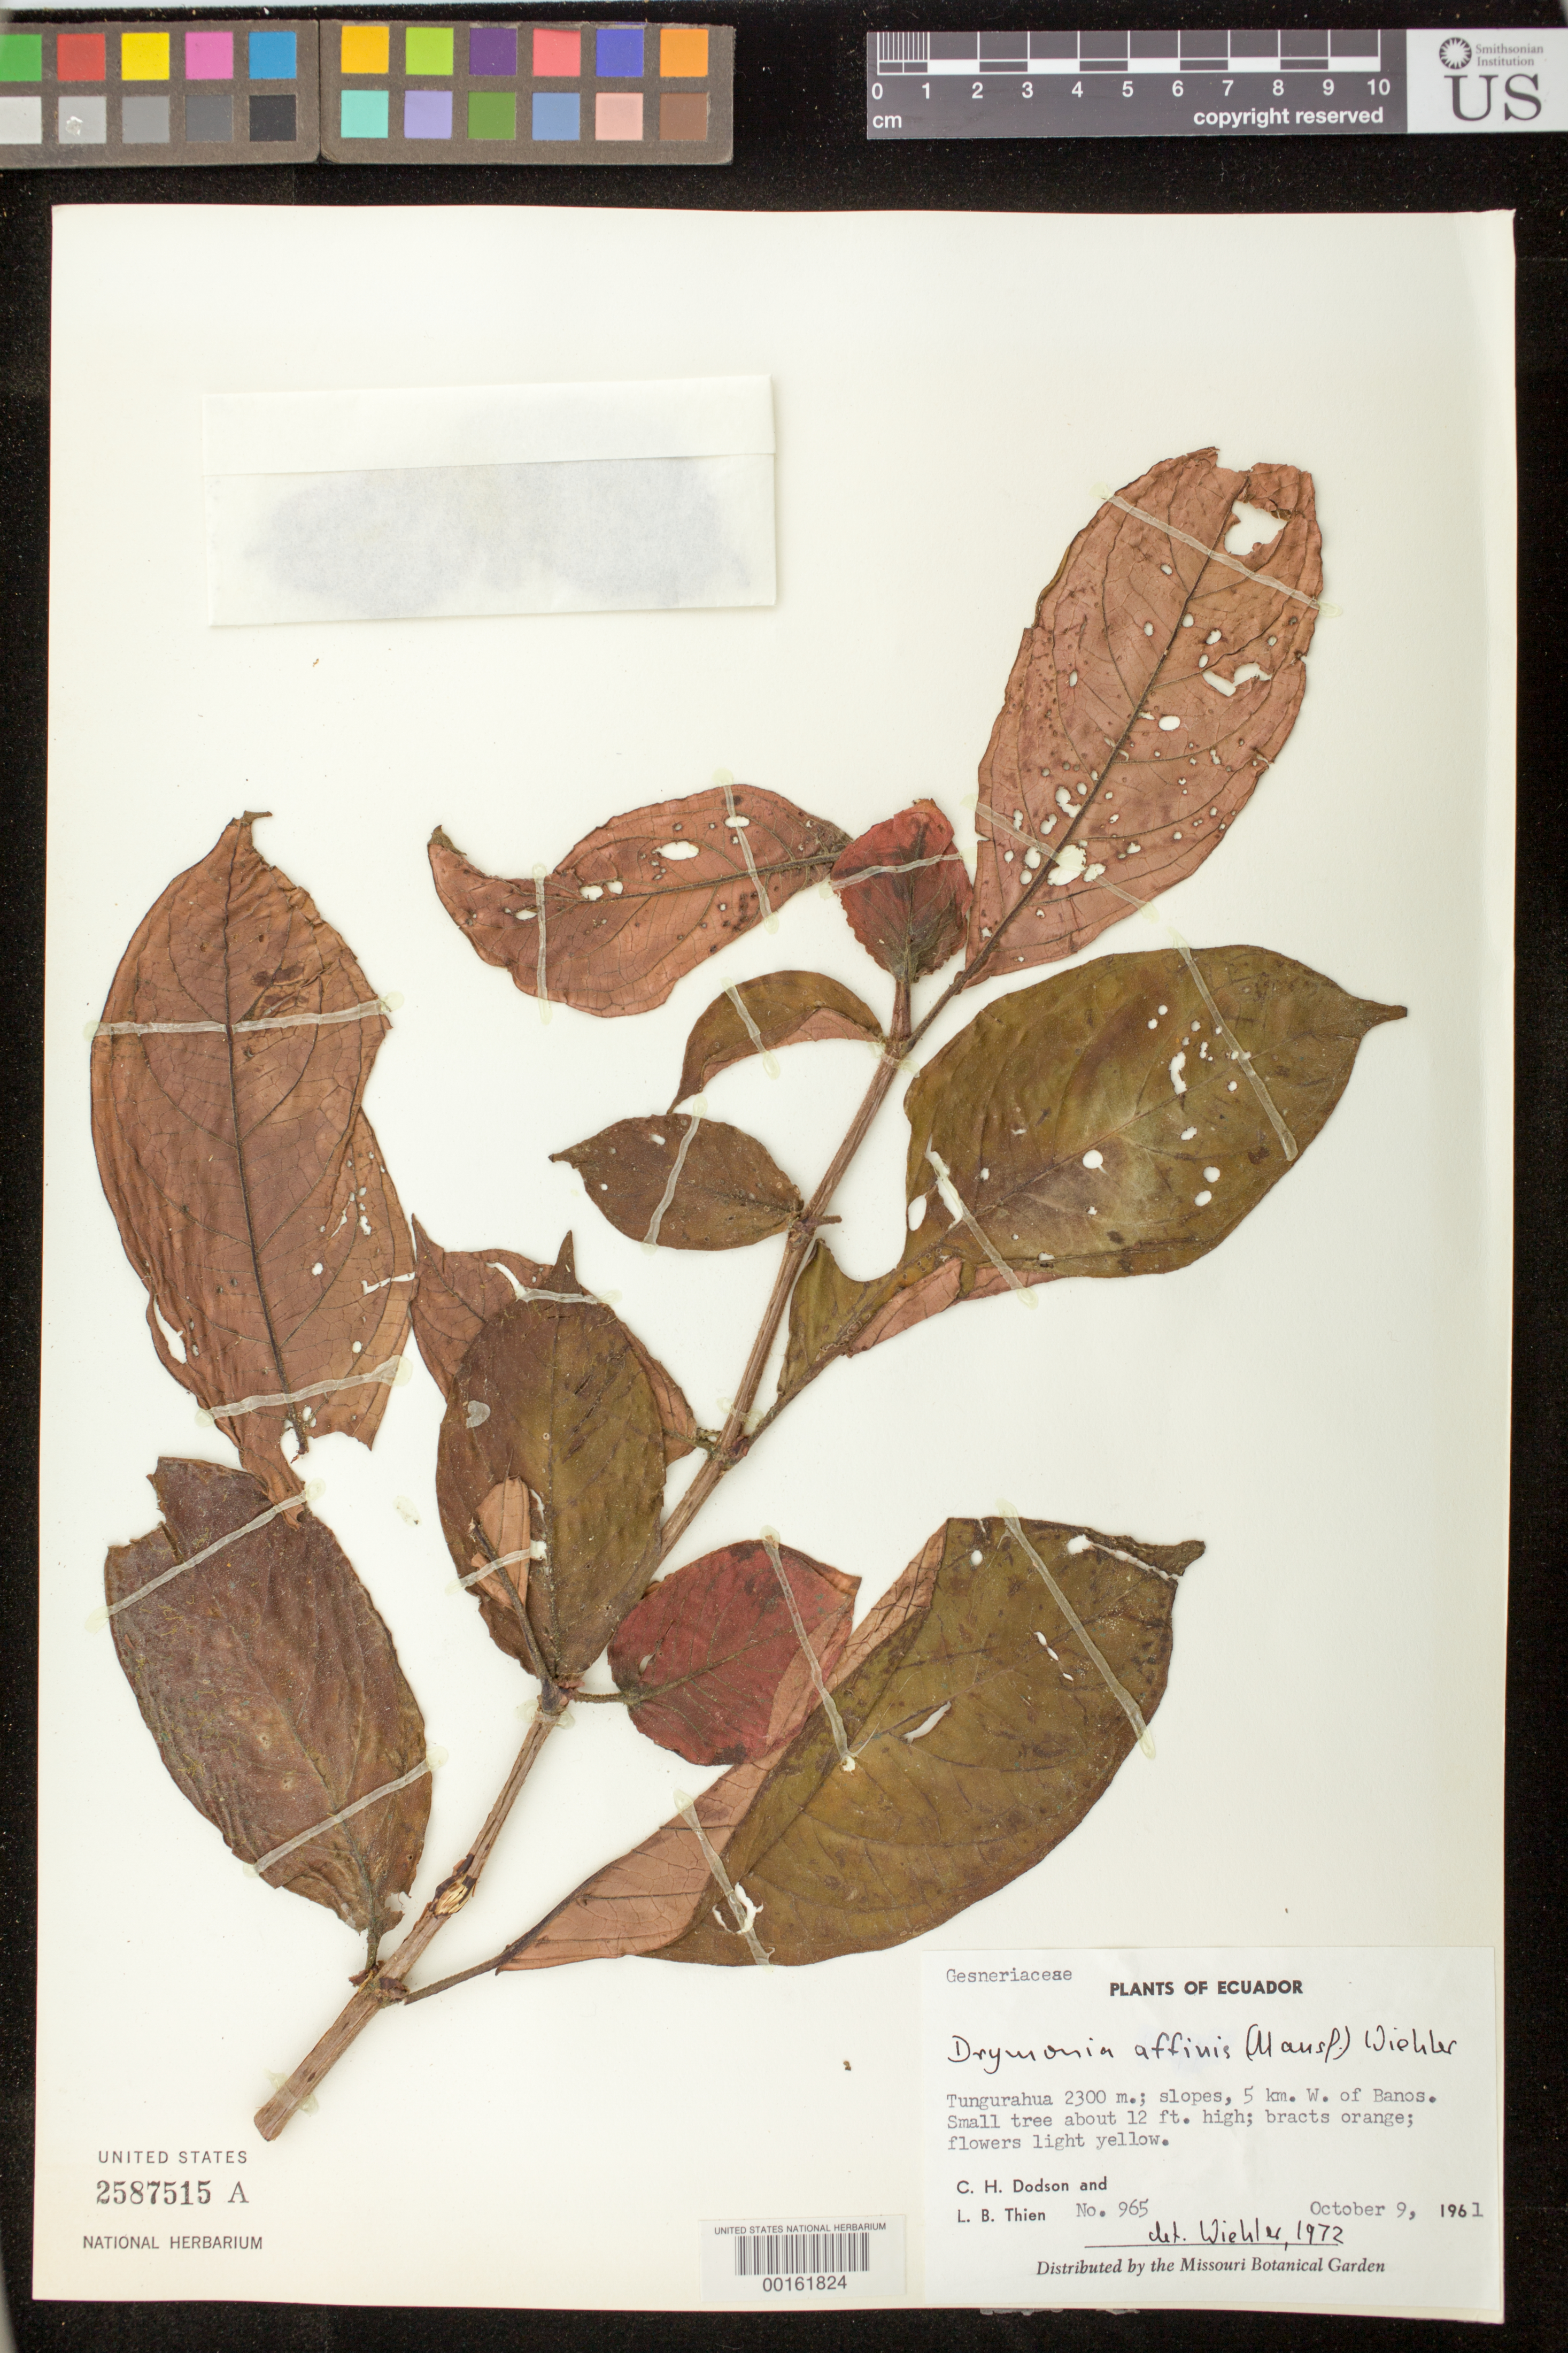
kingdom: Plantae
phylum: Tracheophyta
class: Magnoliopsida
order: Lamiales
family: Gesneriaceae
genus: Drymonia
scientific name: Drymonia affinis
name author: (Mansf.) Wiehler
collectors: C. H. Dodson & L. Thien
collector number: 965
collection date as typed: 09 Oct 1961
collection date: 1961-10-09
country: Ecuador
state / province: Tungurahua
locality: W of Banos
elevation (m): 2300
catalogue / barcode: US 2587515A